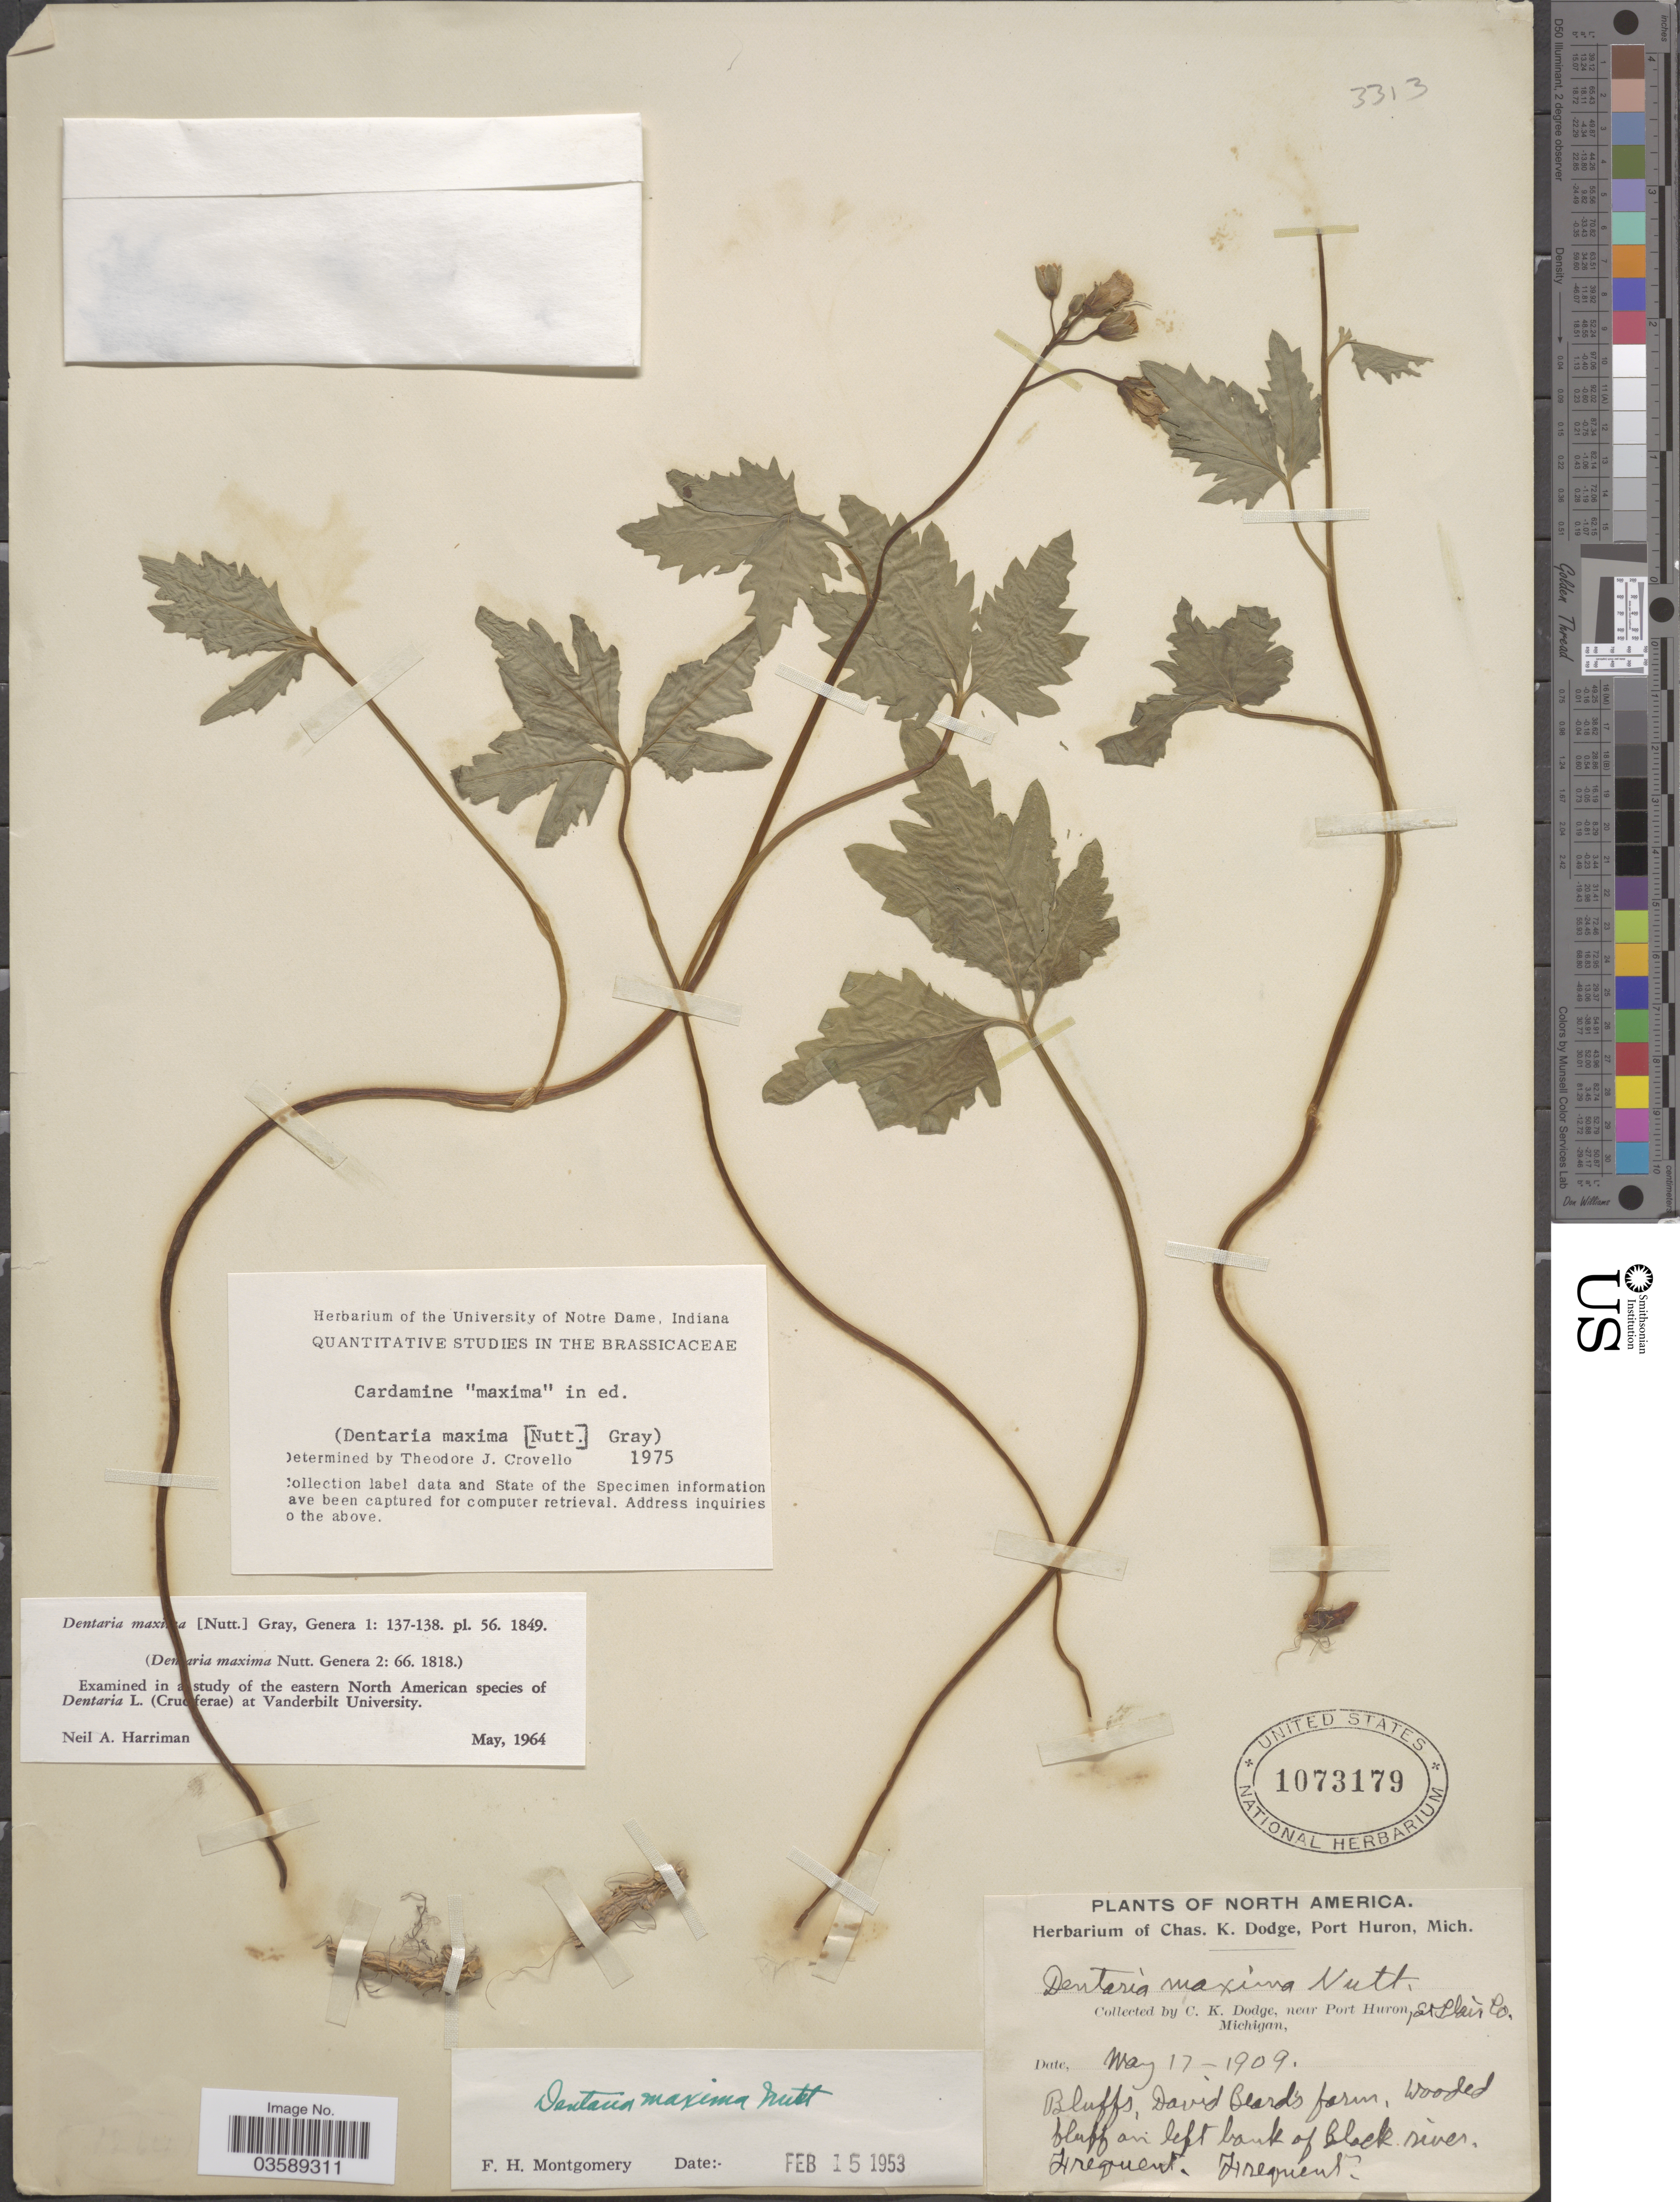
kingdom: Plantae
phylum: Tracheophyta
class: Magnoliopsida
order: Brassicales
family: Brassicaceae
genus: Cardamine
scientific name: Cardamine maxima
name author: (Nutt.) Alph. Wood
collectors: C. Dodge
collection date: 1909-05-17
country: United States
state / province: Michigan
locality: Near Port Huron, St. Clair Co. Bluffs, David Beard's farm, wooded bluff on left bank of Black river.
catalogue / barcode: US 1073179